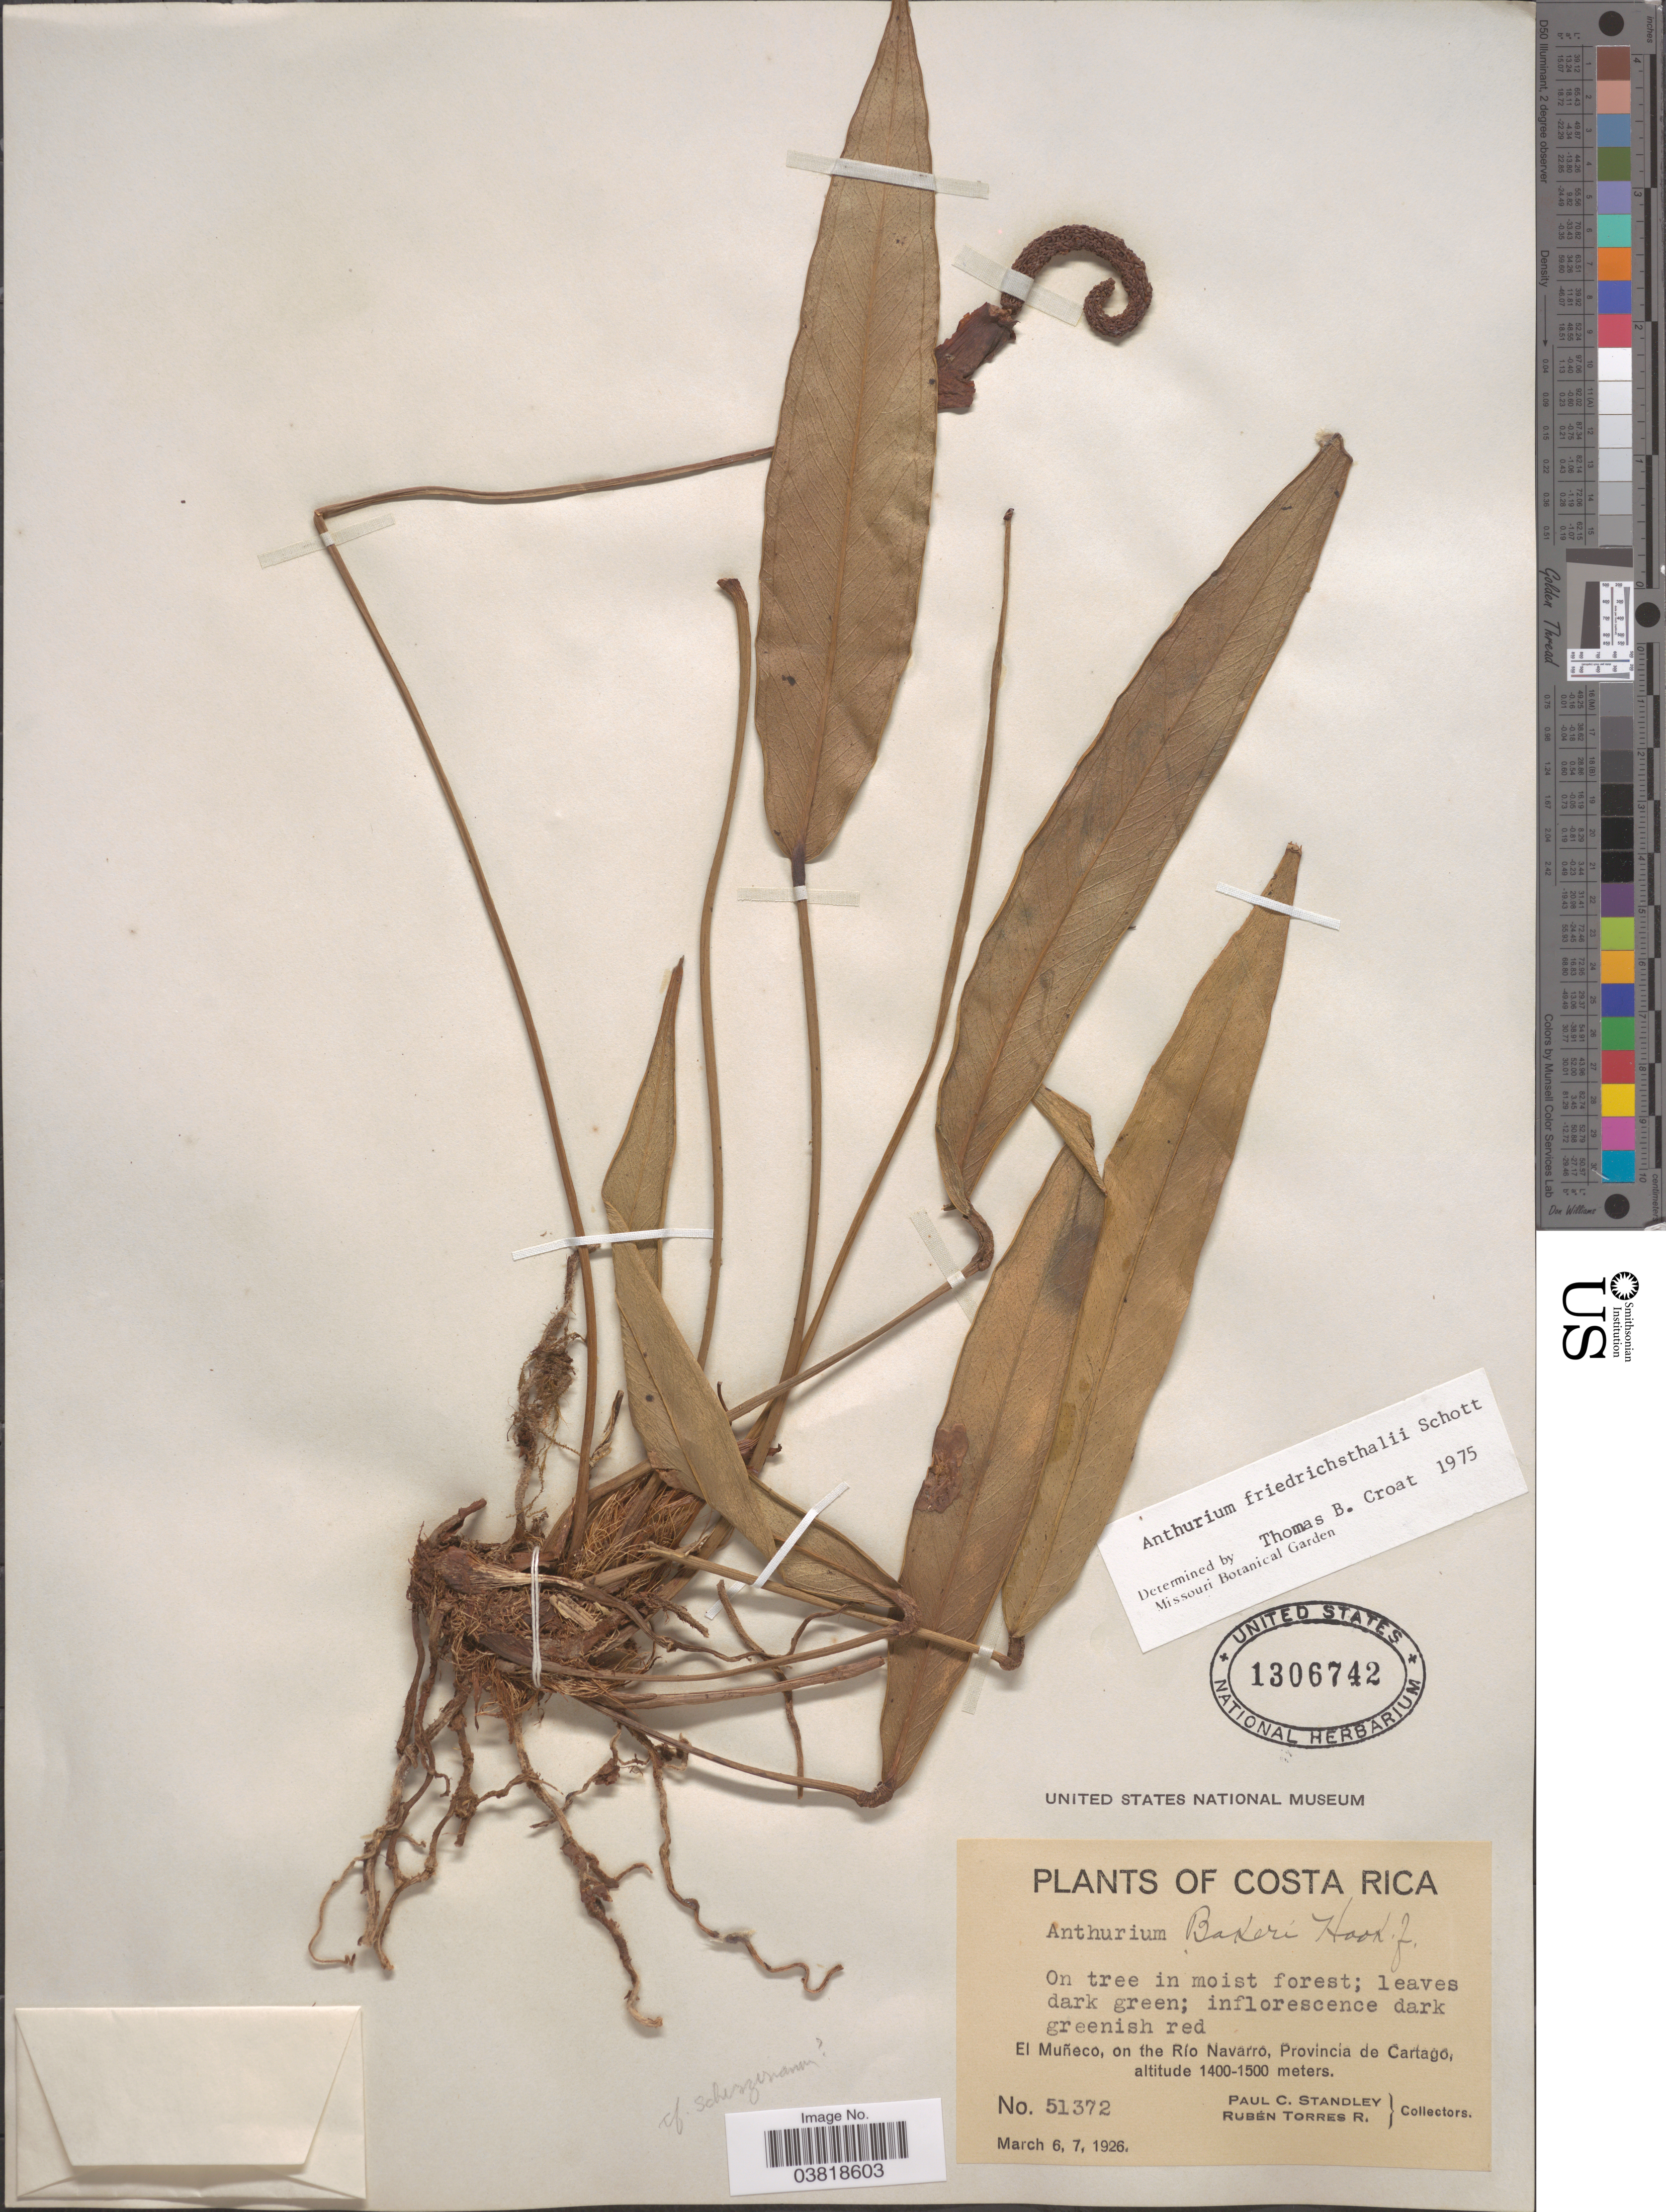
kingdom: Plantae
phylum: Tracheophyta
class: Liliopsida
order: Alismatales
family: Araceae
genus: Anthurium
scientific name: Anthurium friedrichsthalii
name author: Schott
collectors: P. C. Standley & R. Torres Rojas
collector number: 51372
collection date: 1926-03-06/1926-03-07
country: Costa Rica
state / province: Cartago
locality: El Muñeco, on the Río Navarro.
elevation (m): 1400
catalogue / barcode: US 1306742